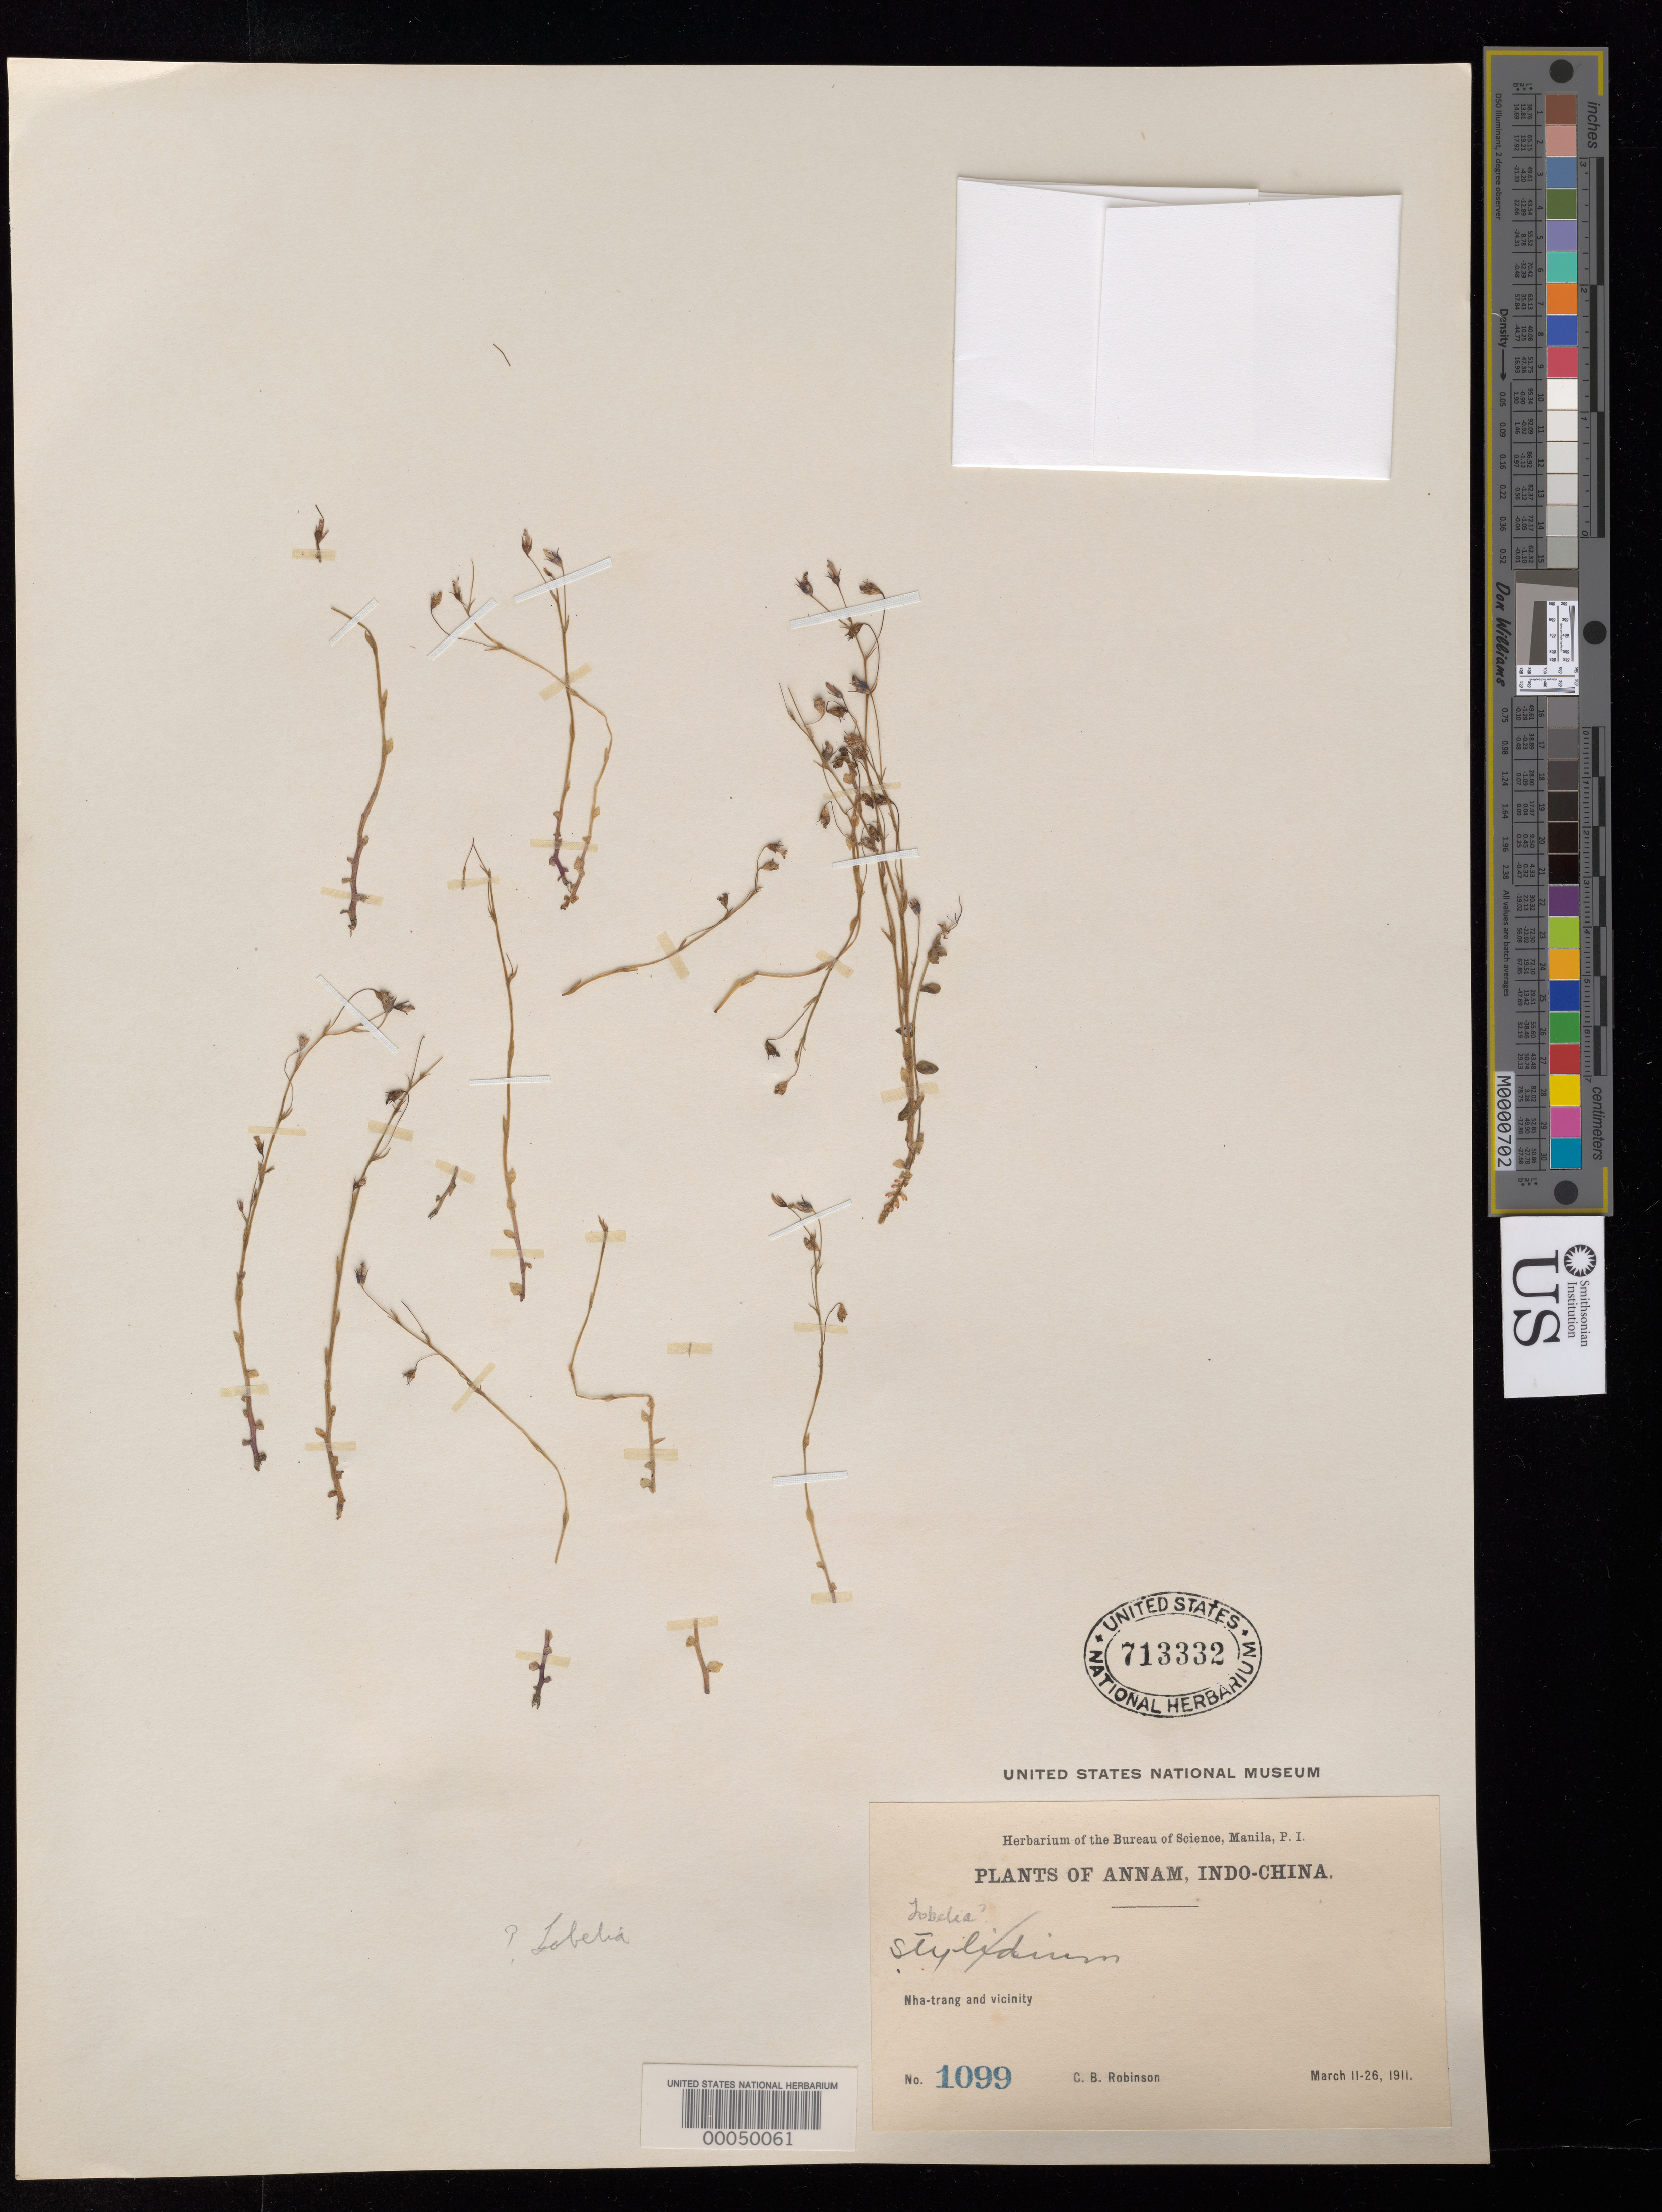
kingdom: Plantae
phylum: Tracheophyta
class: Magnoliopsida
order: Asterales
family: Stylidiaceae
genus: Stylidium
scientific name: Stylidium sp.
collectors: C. Robinson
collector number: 1099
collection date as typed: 11 Mar 1911 to 26 Mar 1911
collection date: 1911-03-11/1911-03-26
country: Vietnam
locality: Nha-Trang and vicinity.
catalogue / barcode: US 713332